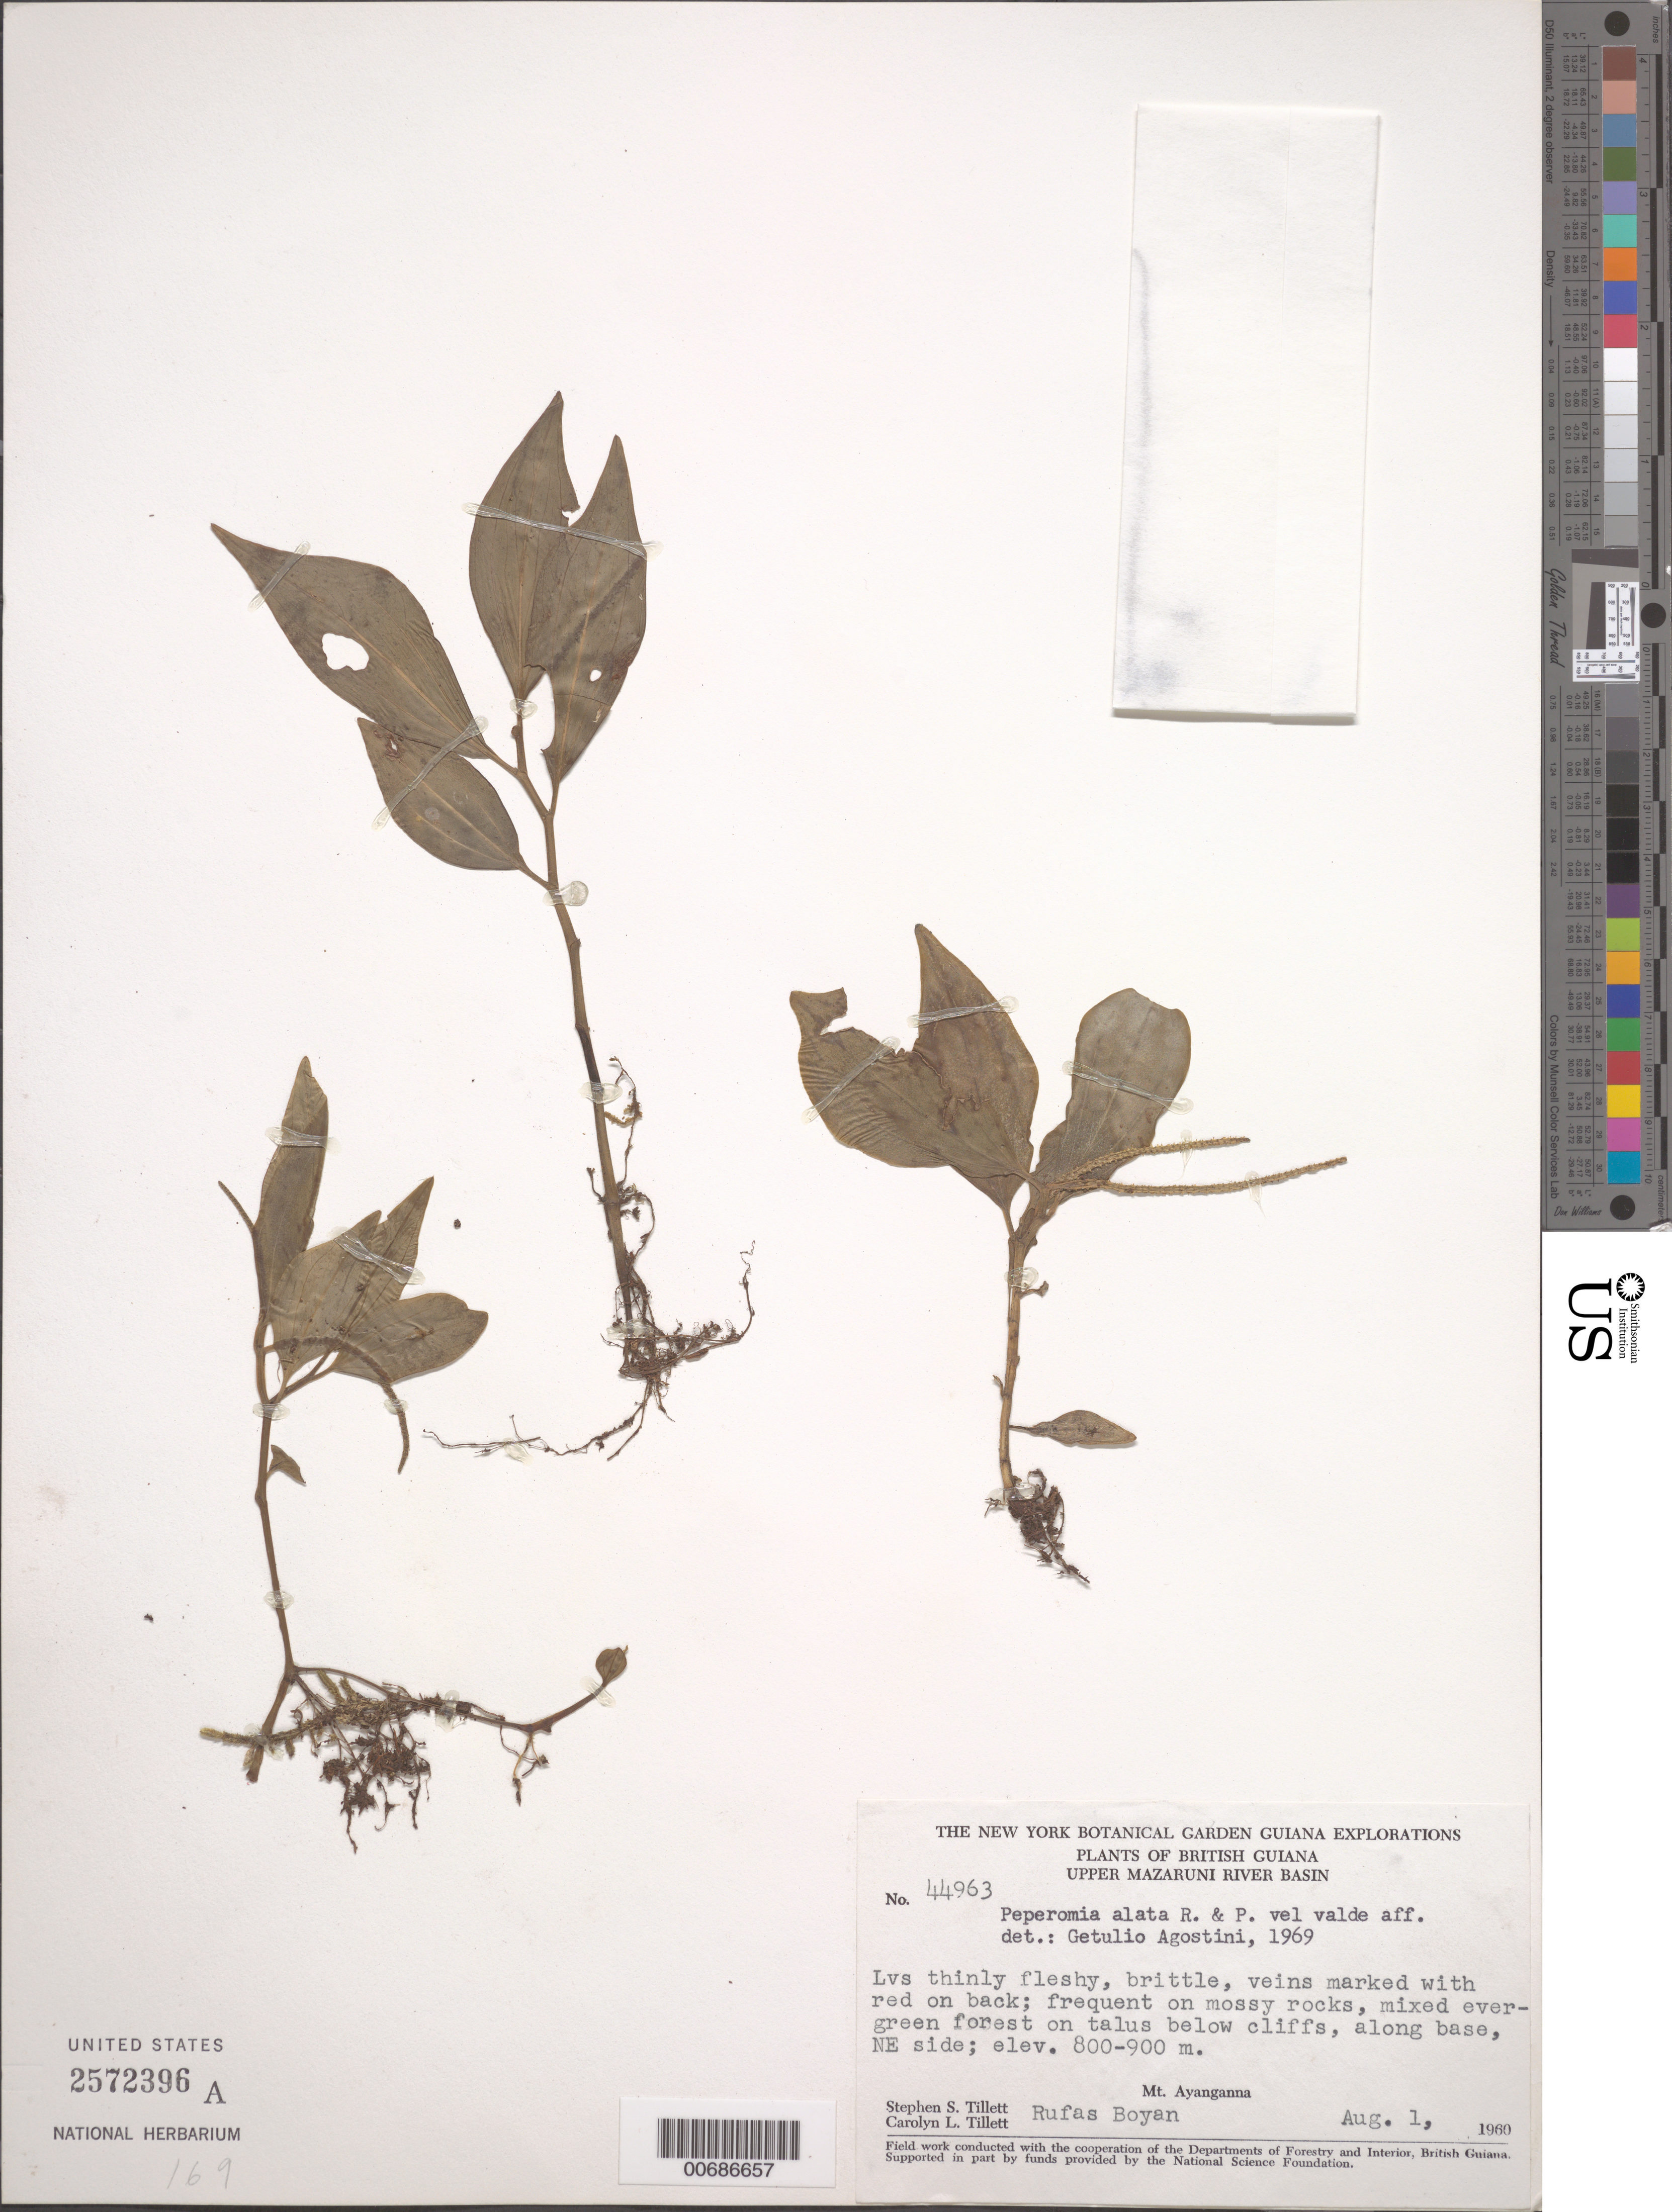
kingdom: Plantae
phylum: Tracheophyta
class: Magnoliopsida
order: Piperales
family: Piperaceae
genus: Peperomia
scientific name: Peperomia alata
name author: Ruiz & Pav.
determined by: Agostini, G.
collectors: S. S. Tillett, C. L. Tillett & R. Boyan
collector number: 44963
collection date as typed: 1-Aug-60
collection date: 1960-08-01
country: Guyana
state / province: Cuyuni-Mazaruni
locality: Mt. Ayanganna, NE side of, Upper Mazaruni R Basin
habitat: Mossy rocks. Mixed evergreen forest on talus below cliffs, along base, NE side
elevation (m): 800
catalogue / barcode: US 2572396A